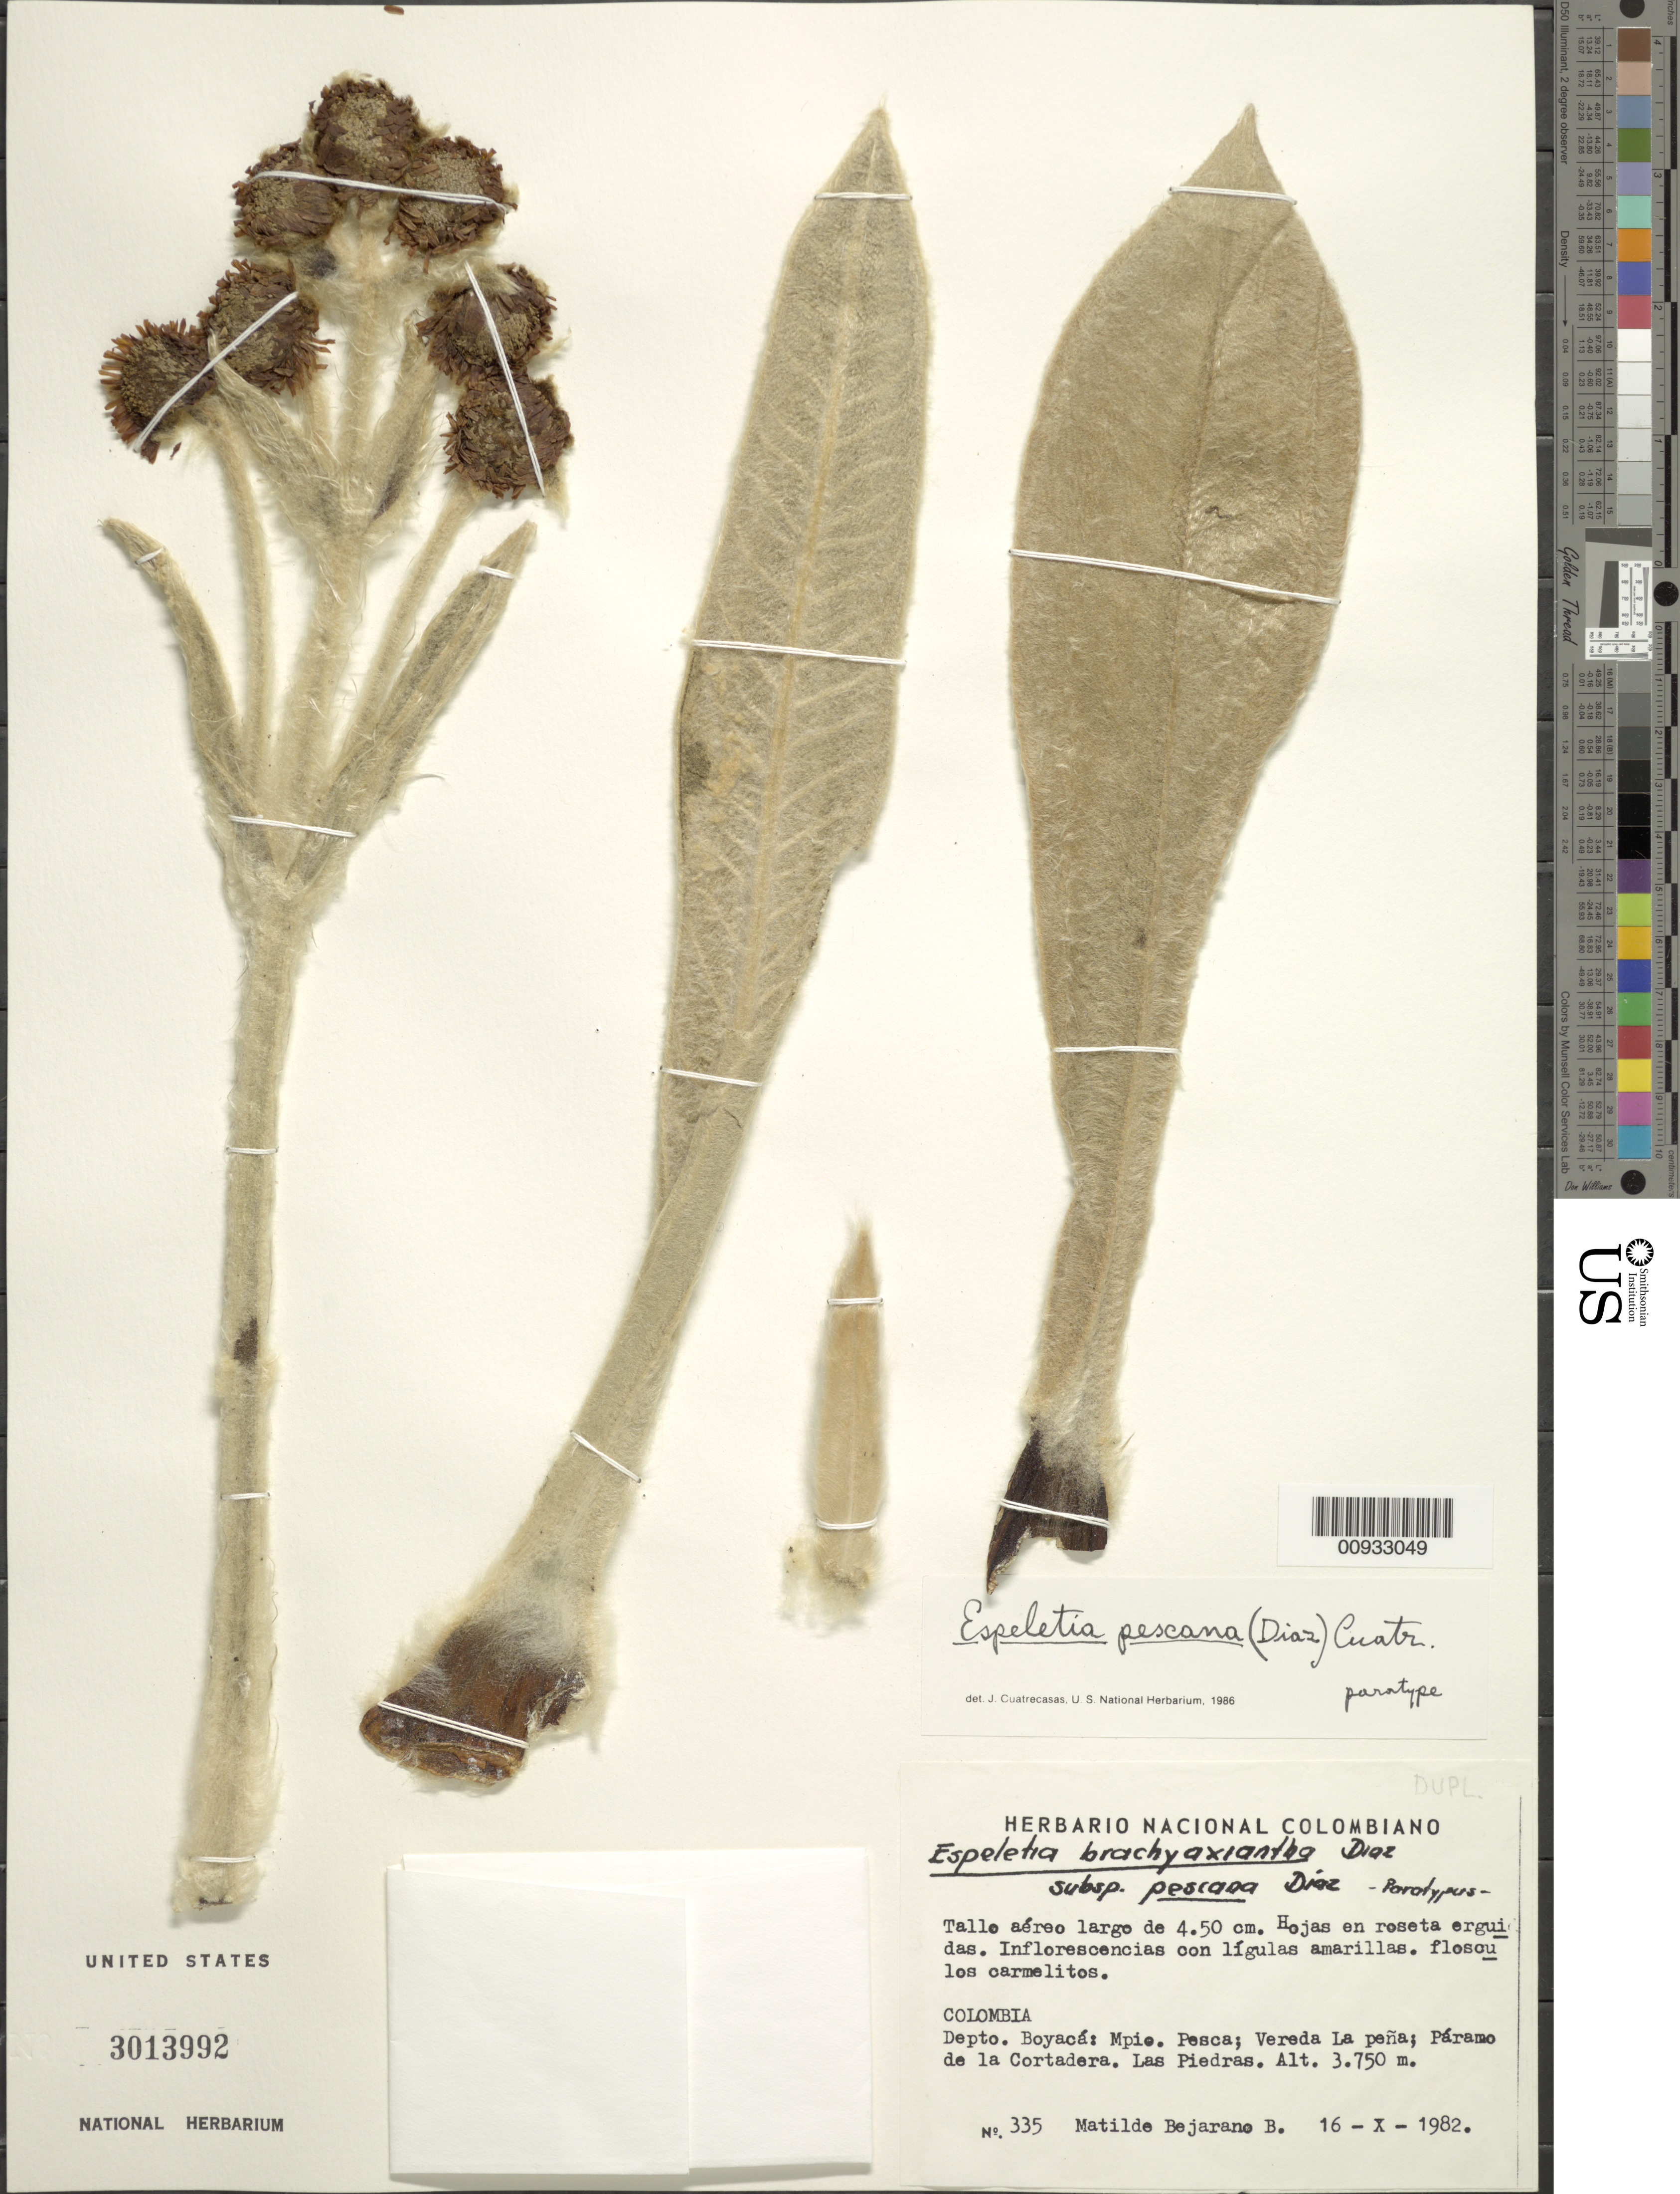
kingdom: Plantae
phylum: Tracheophyta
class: Magnoliopsida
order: Asterales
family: Asteraceae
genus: Espeletia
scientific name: Espeletia pescana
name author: (S. Díaz) Cuatrec.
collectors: M. Bejarano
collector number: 335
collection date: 1982-10-16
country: Colombia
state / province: Boyacá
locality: Mpio. Pesca, Vereda La pena, Paramo de la Cortadera, Las Piedras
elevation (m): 3750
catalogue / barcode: US 3013992